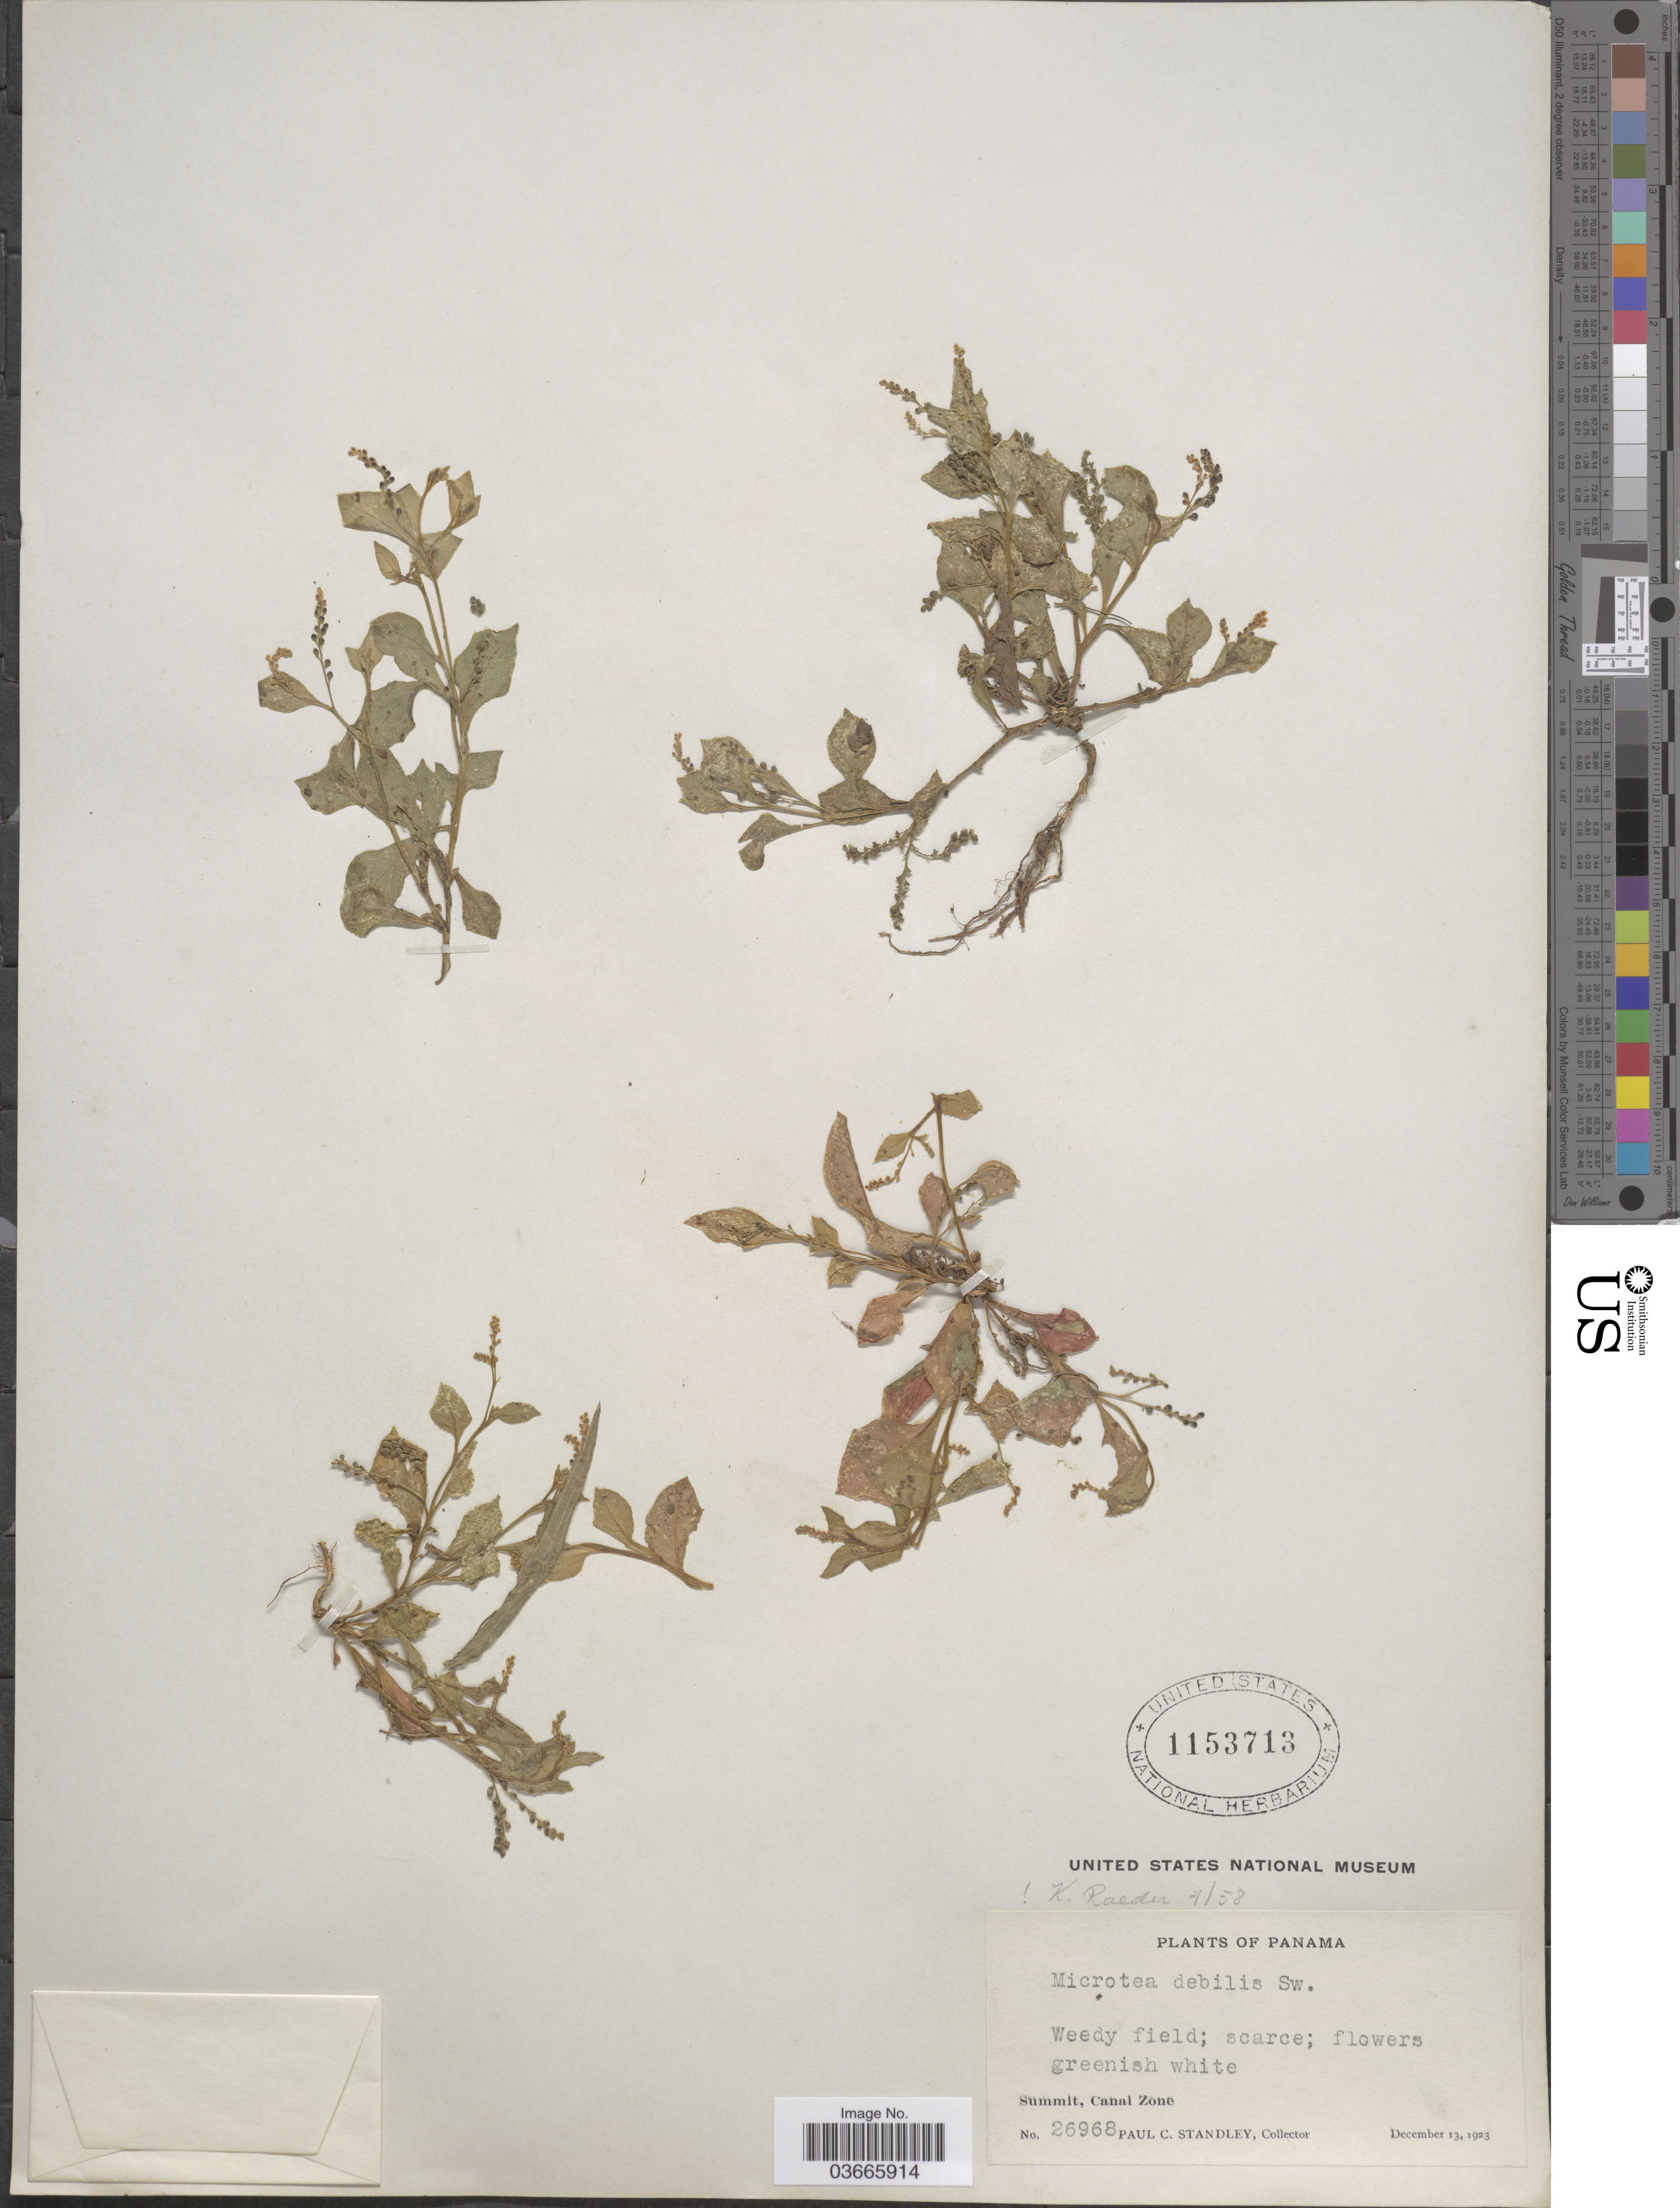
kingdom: Plantae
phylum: Tracheophyta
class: Magnoliopsida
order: Caryophyllales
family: Microteaceae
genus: Microtea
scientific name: Microtea debilis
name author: Sw.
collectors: P. C. Standley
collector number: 26968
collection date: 1923-12-13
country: Panama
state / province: Colón / Panamá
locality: Summit, Canal Zone.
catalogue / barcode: US 1153713